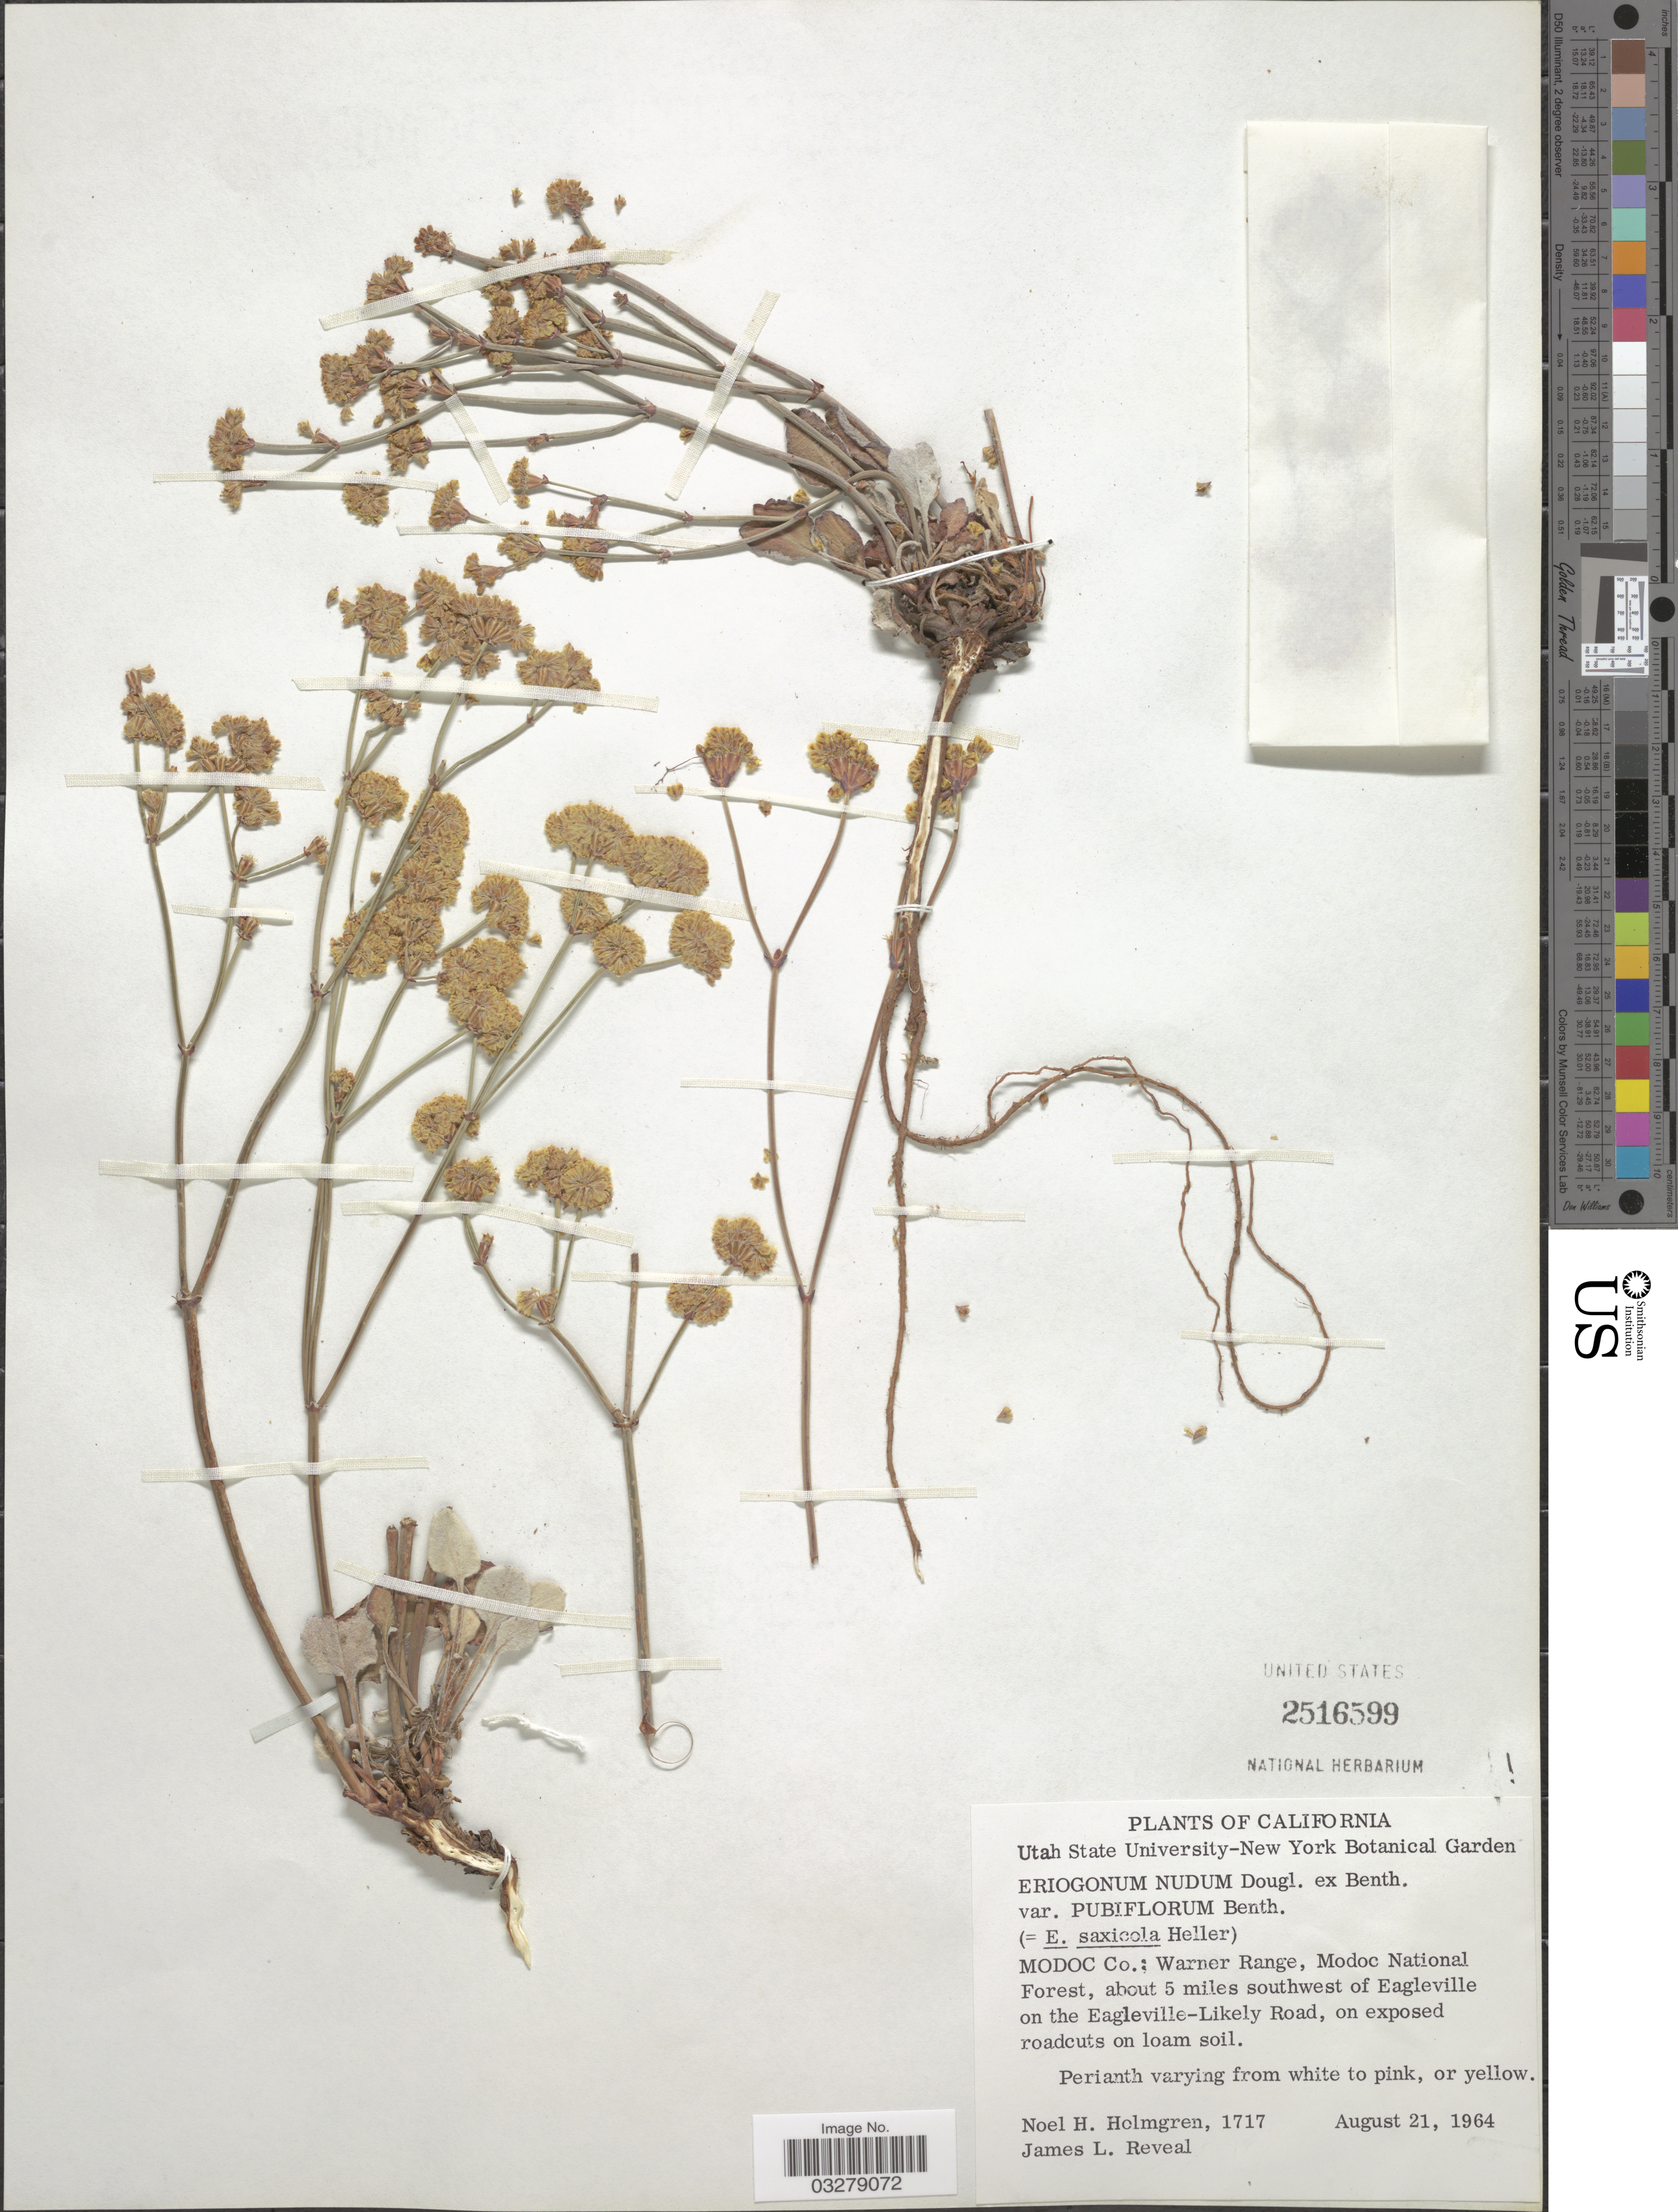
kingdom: Plantae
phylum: Tracheophyta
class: Magnoliopsida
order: Caryophyllales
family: Polygonaceae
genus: Eriogonum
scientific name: Eriogonum nudum var. pubiflorum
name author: Benth. in DC.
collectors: N. H. Holmgren & J. L. Reveal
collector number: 1717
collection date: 1964-08-21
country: United States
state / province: California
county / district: Modoc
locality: Modoc Co.: Warner Range, Modoc National Forest, about 5 miles southwest of Eagleville on the Eagleville-Likely Road.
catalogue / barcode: US 2516599